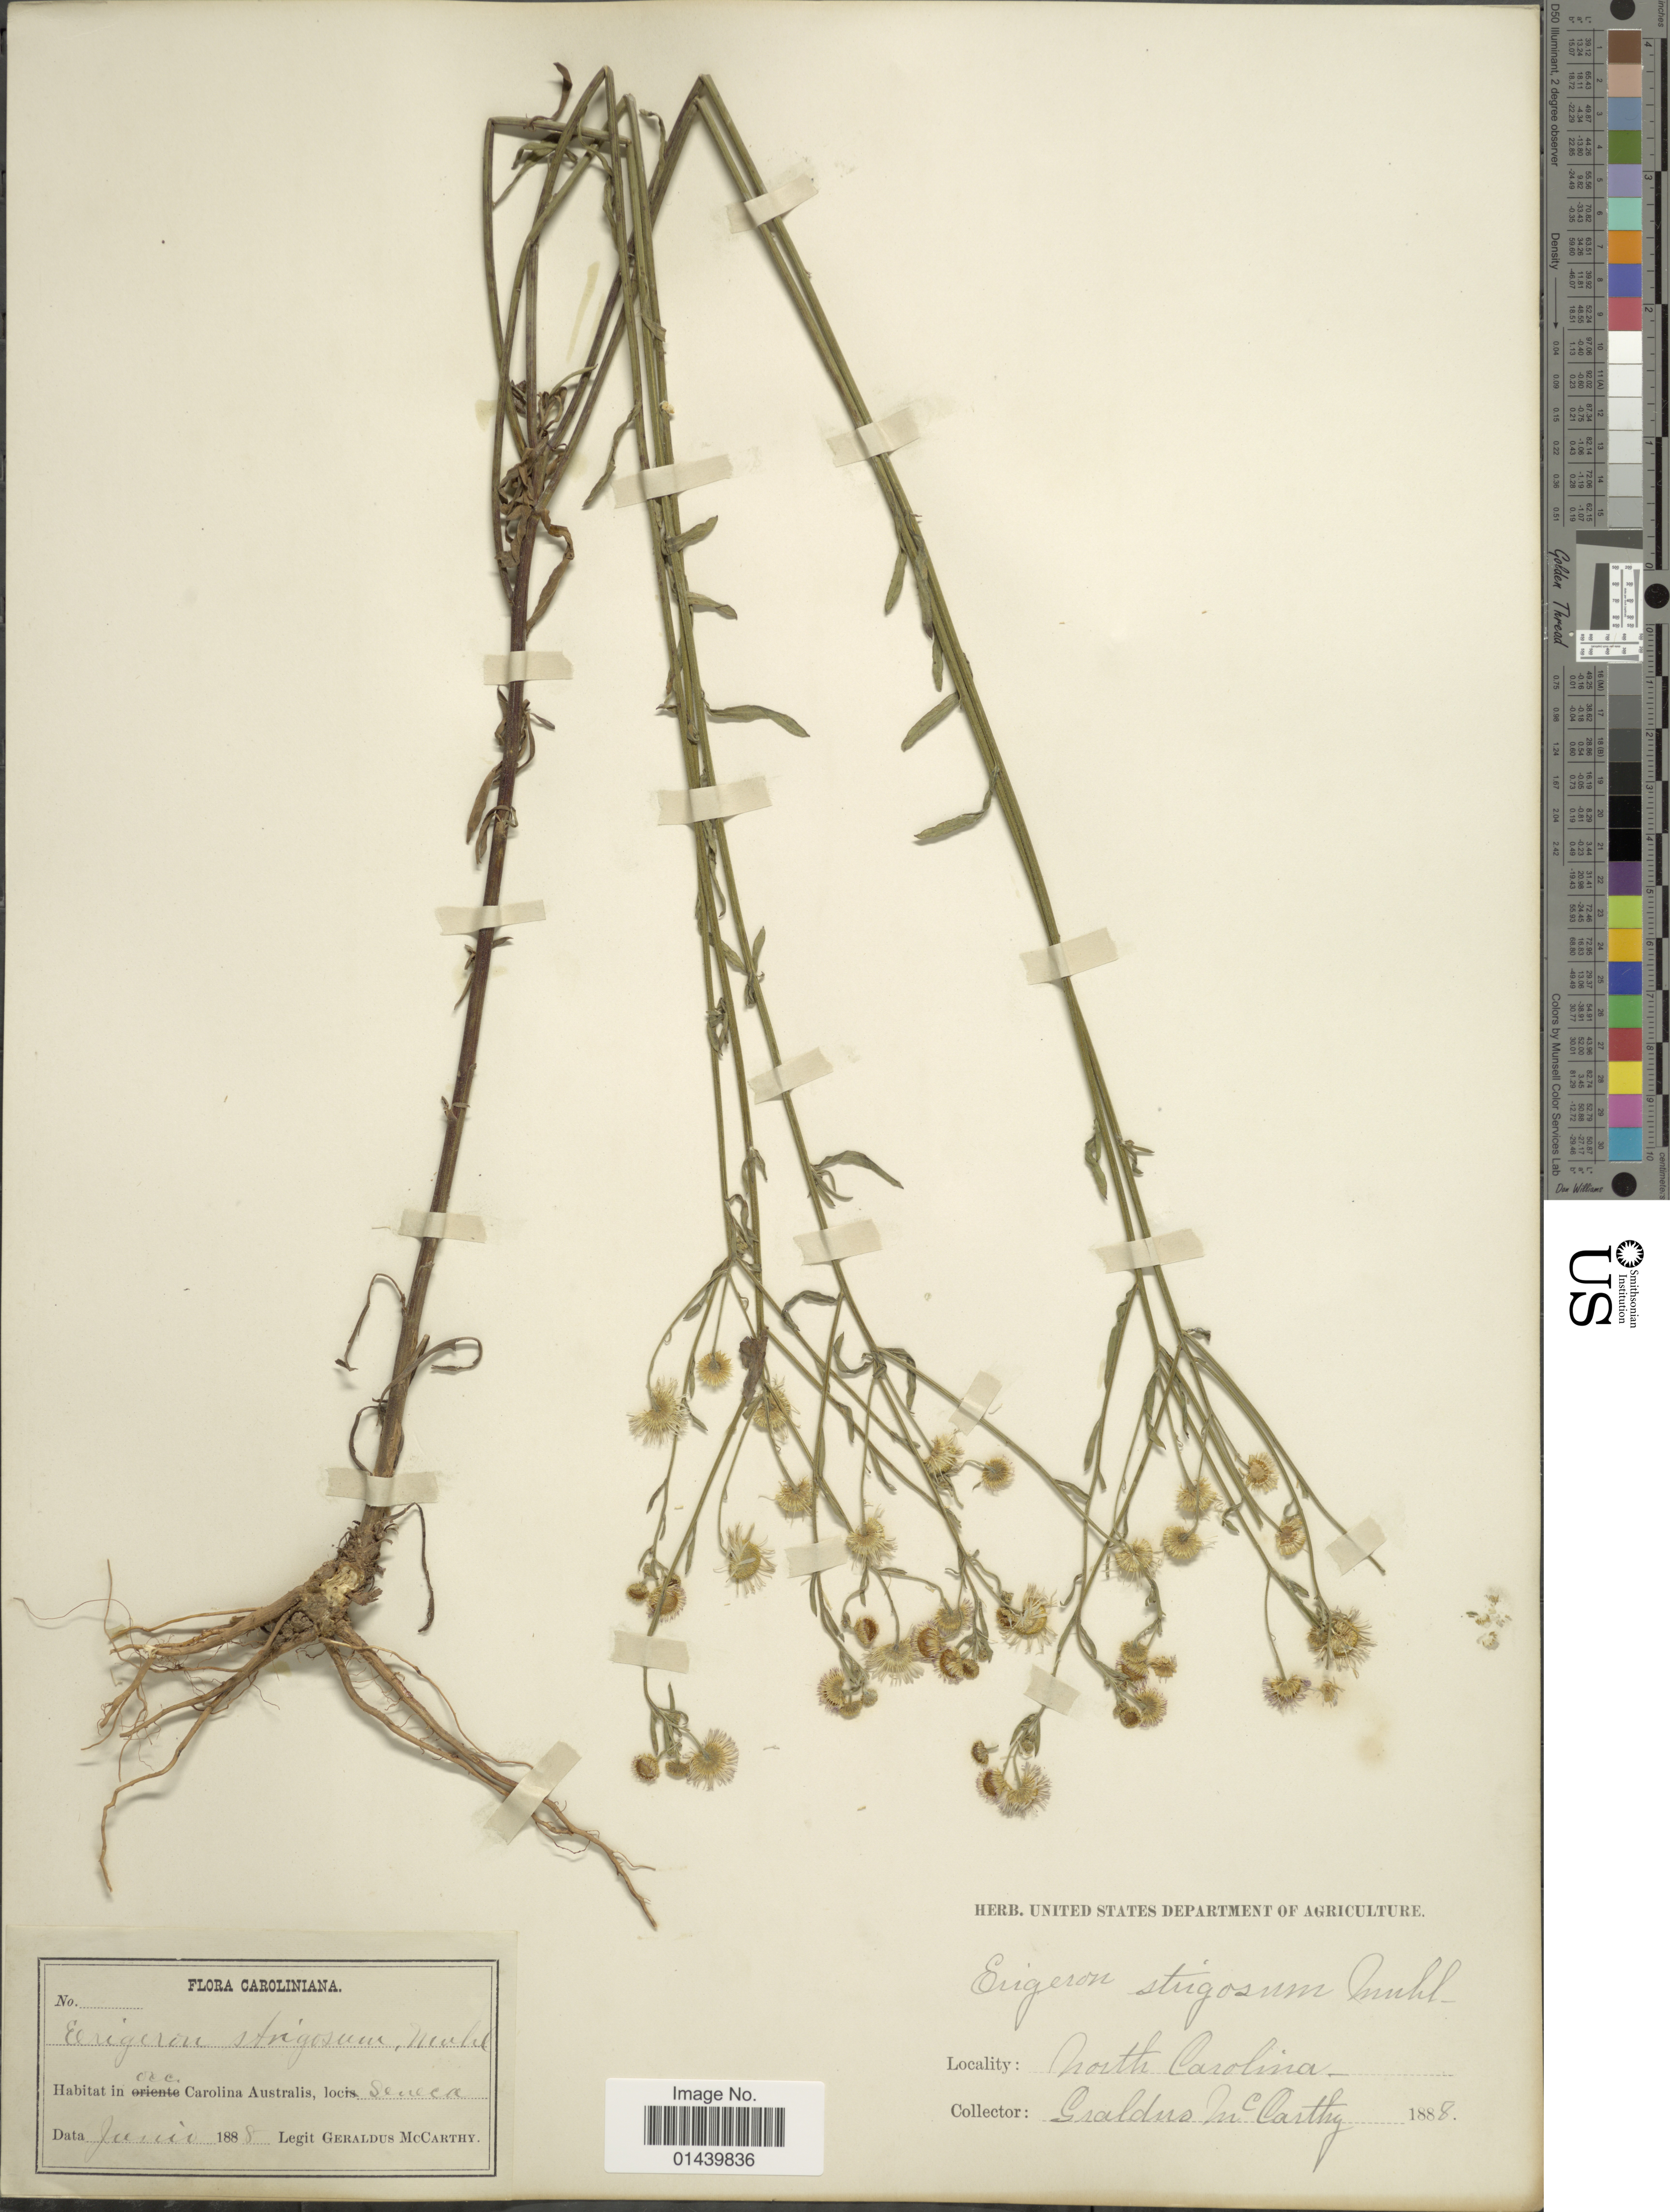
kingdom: Plantae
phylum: Tracheophyta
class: Magnoliopsida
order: Asterales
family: Asteraceae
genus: Erigeron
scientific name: Erigeron strigosus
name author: Muhl. ex Willd.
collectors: M. McCarthy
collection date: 1888-06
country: United States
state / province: South Carolina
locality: Caroliniana. Carolina Australis, locis Seneca.